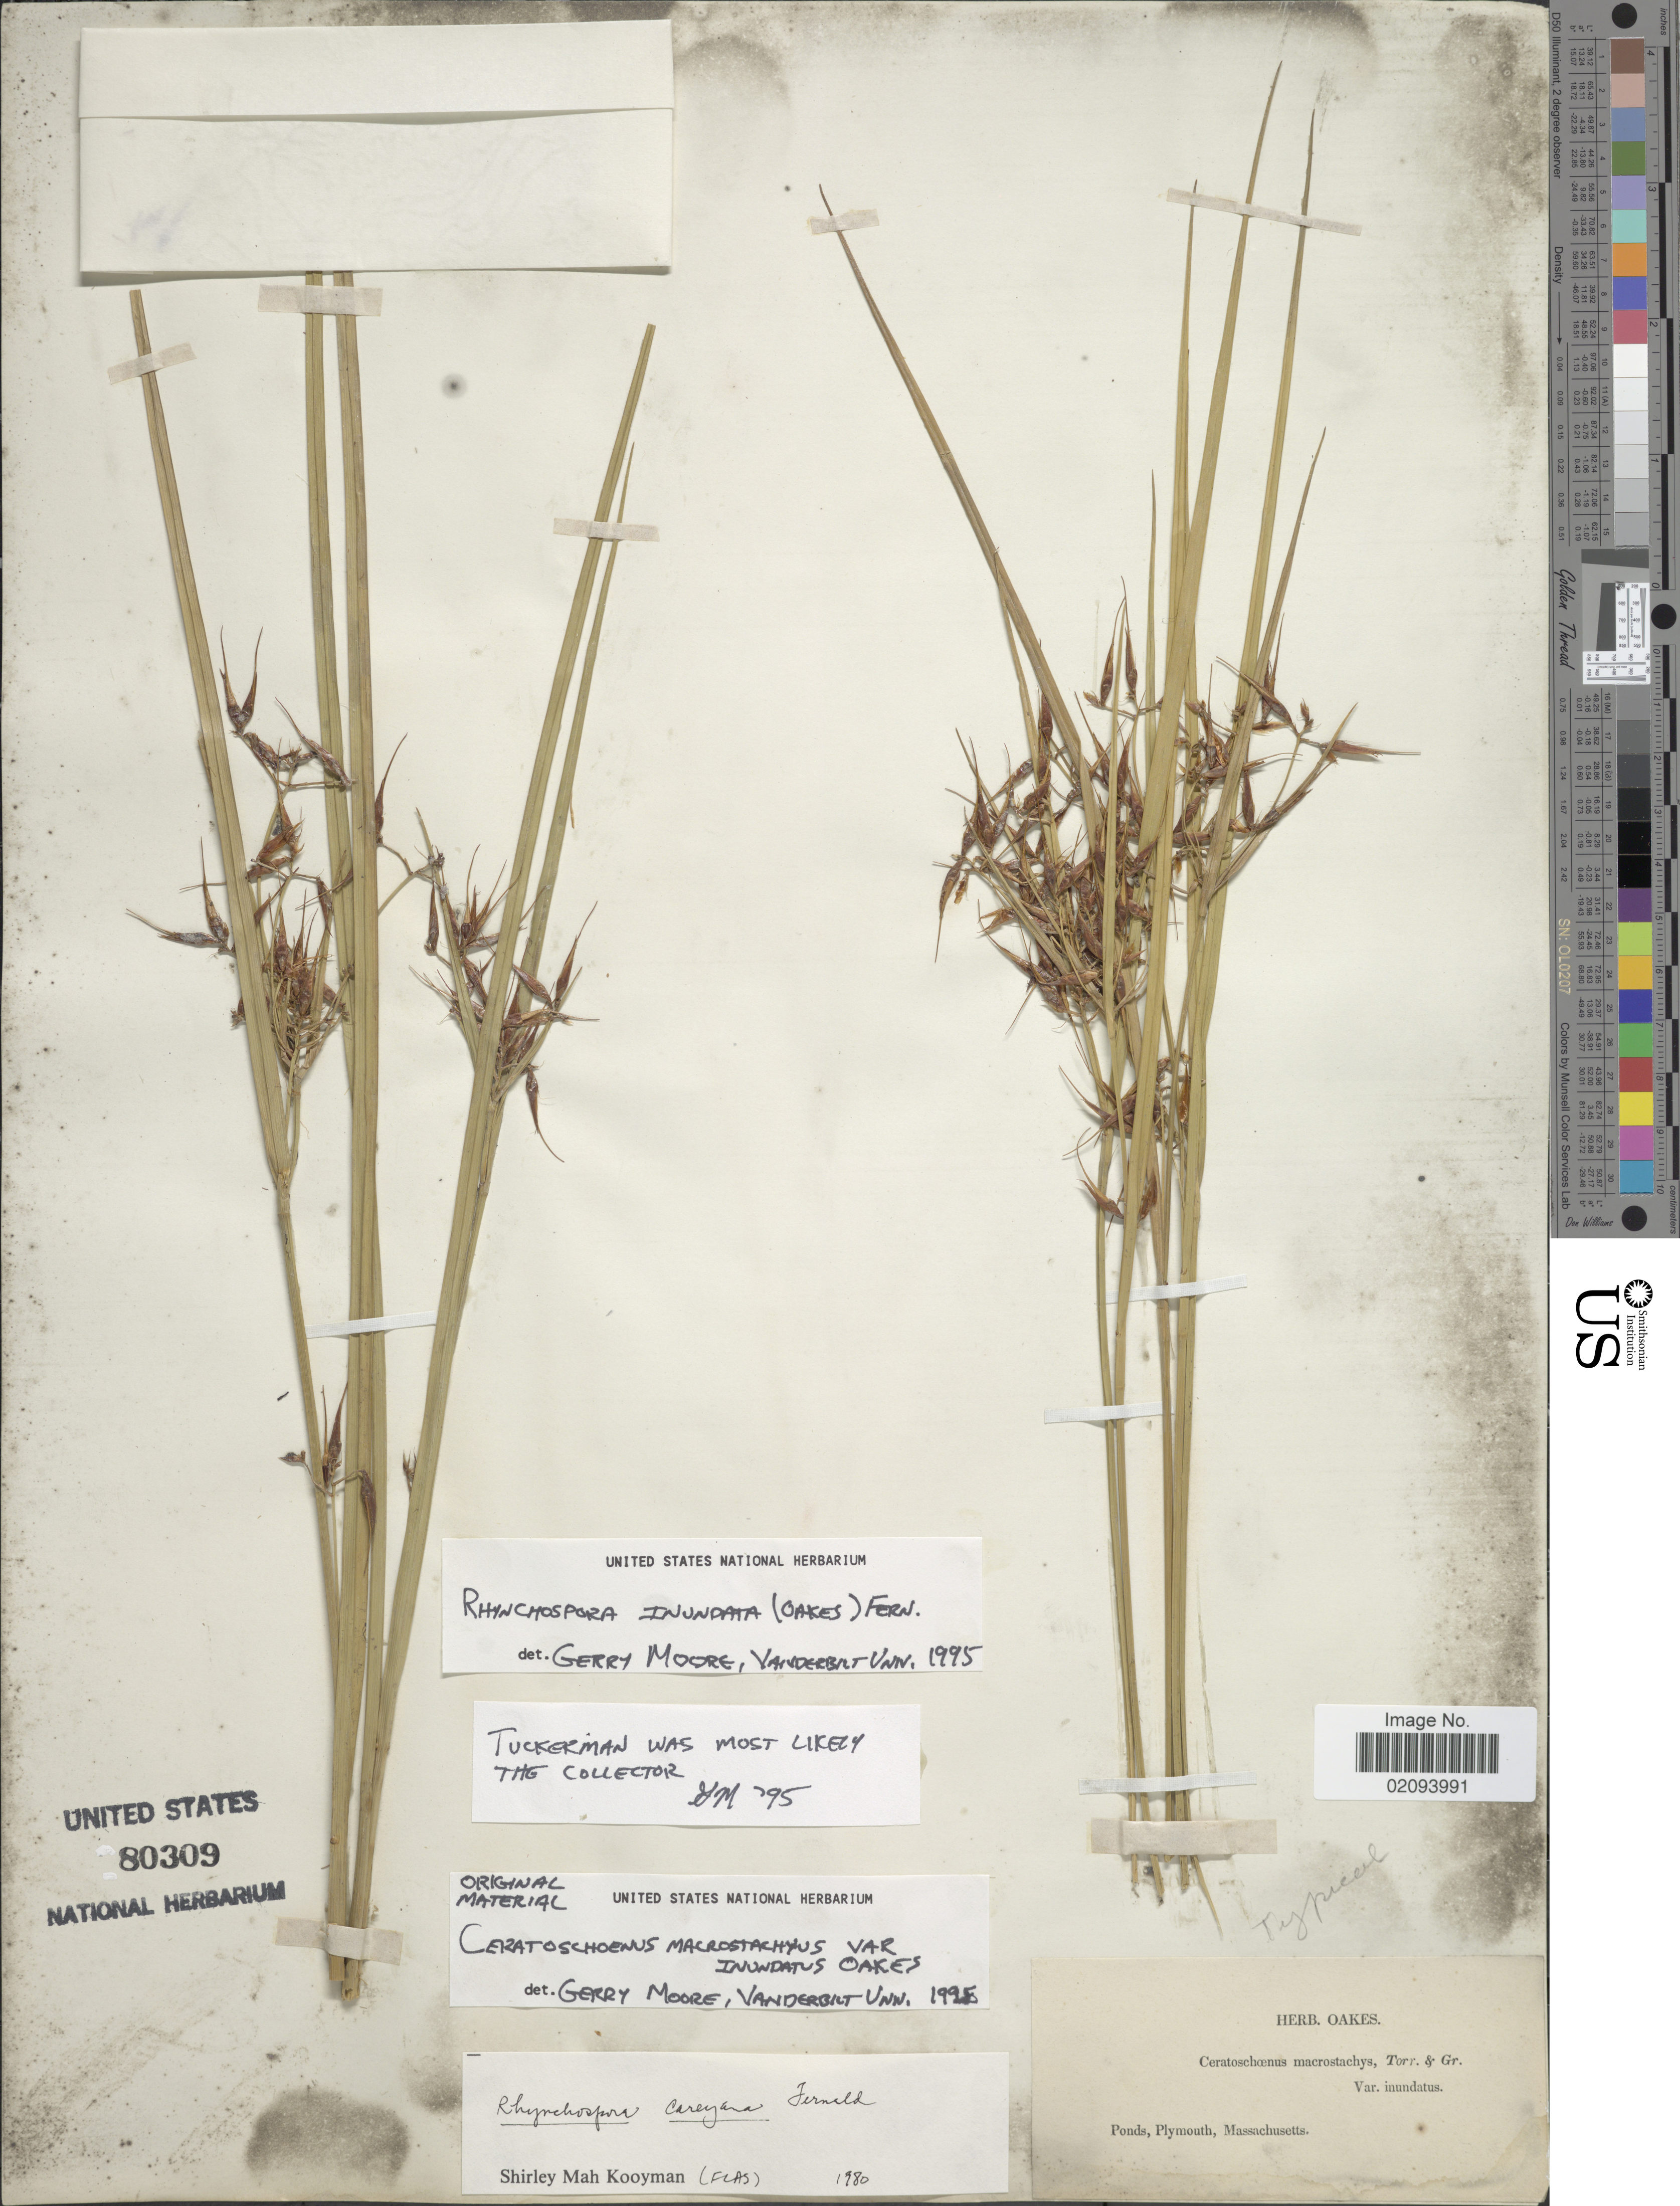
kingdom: Plantae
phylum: Tracheophyta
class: Liliopsida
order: Poales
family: Cyperaceae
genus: Rhynchospora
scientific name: Rhynchospora inundata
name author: (Oakes) Fernald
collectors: ex herb. Oakes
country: United States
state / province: Massachusetts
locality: Ponds, Plymouth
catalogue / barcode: US 80309